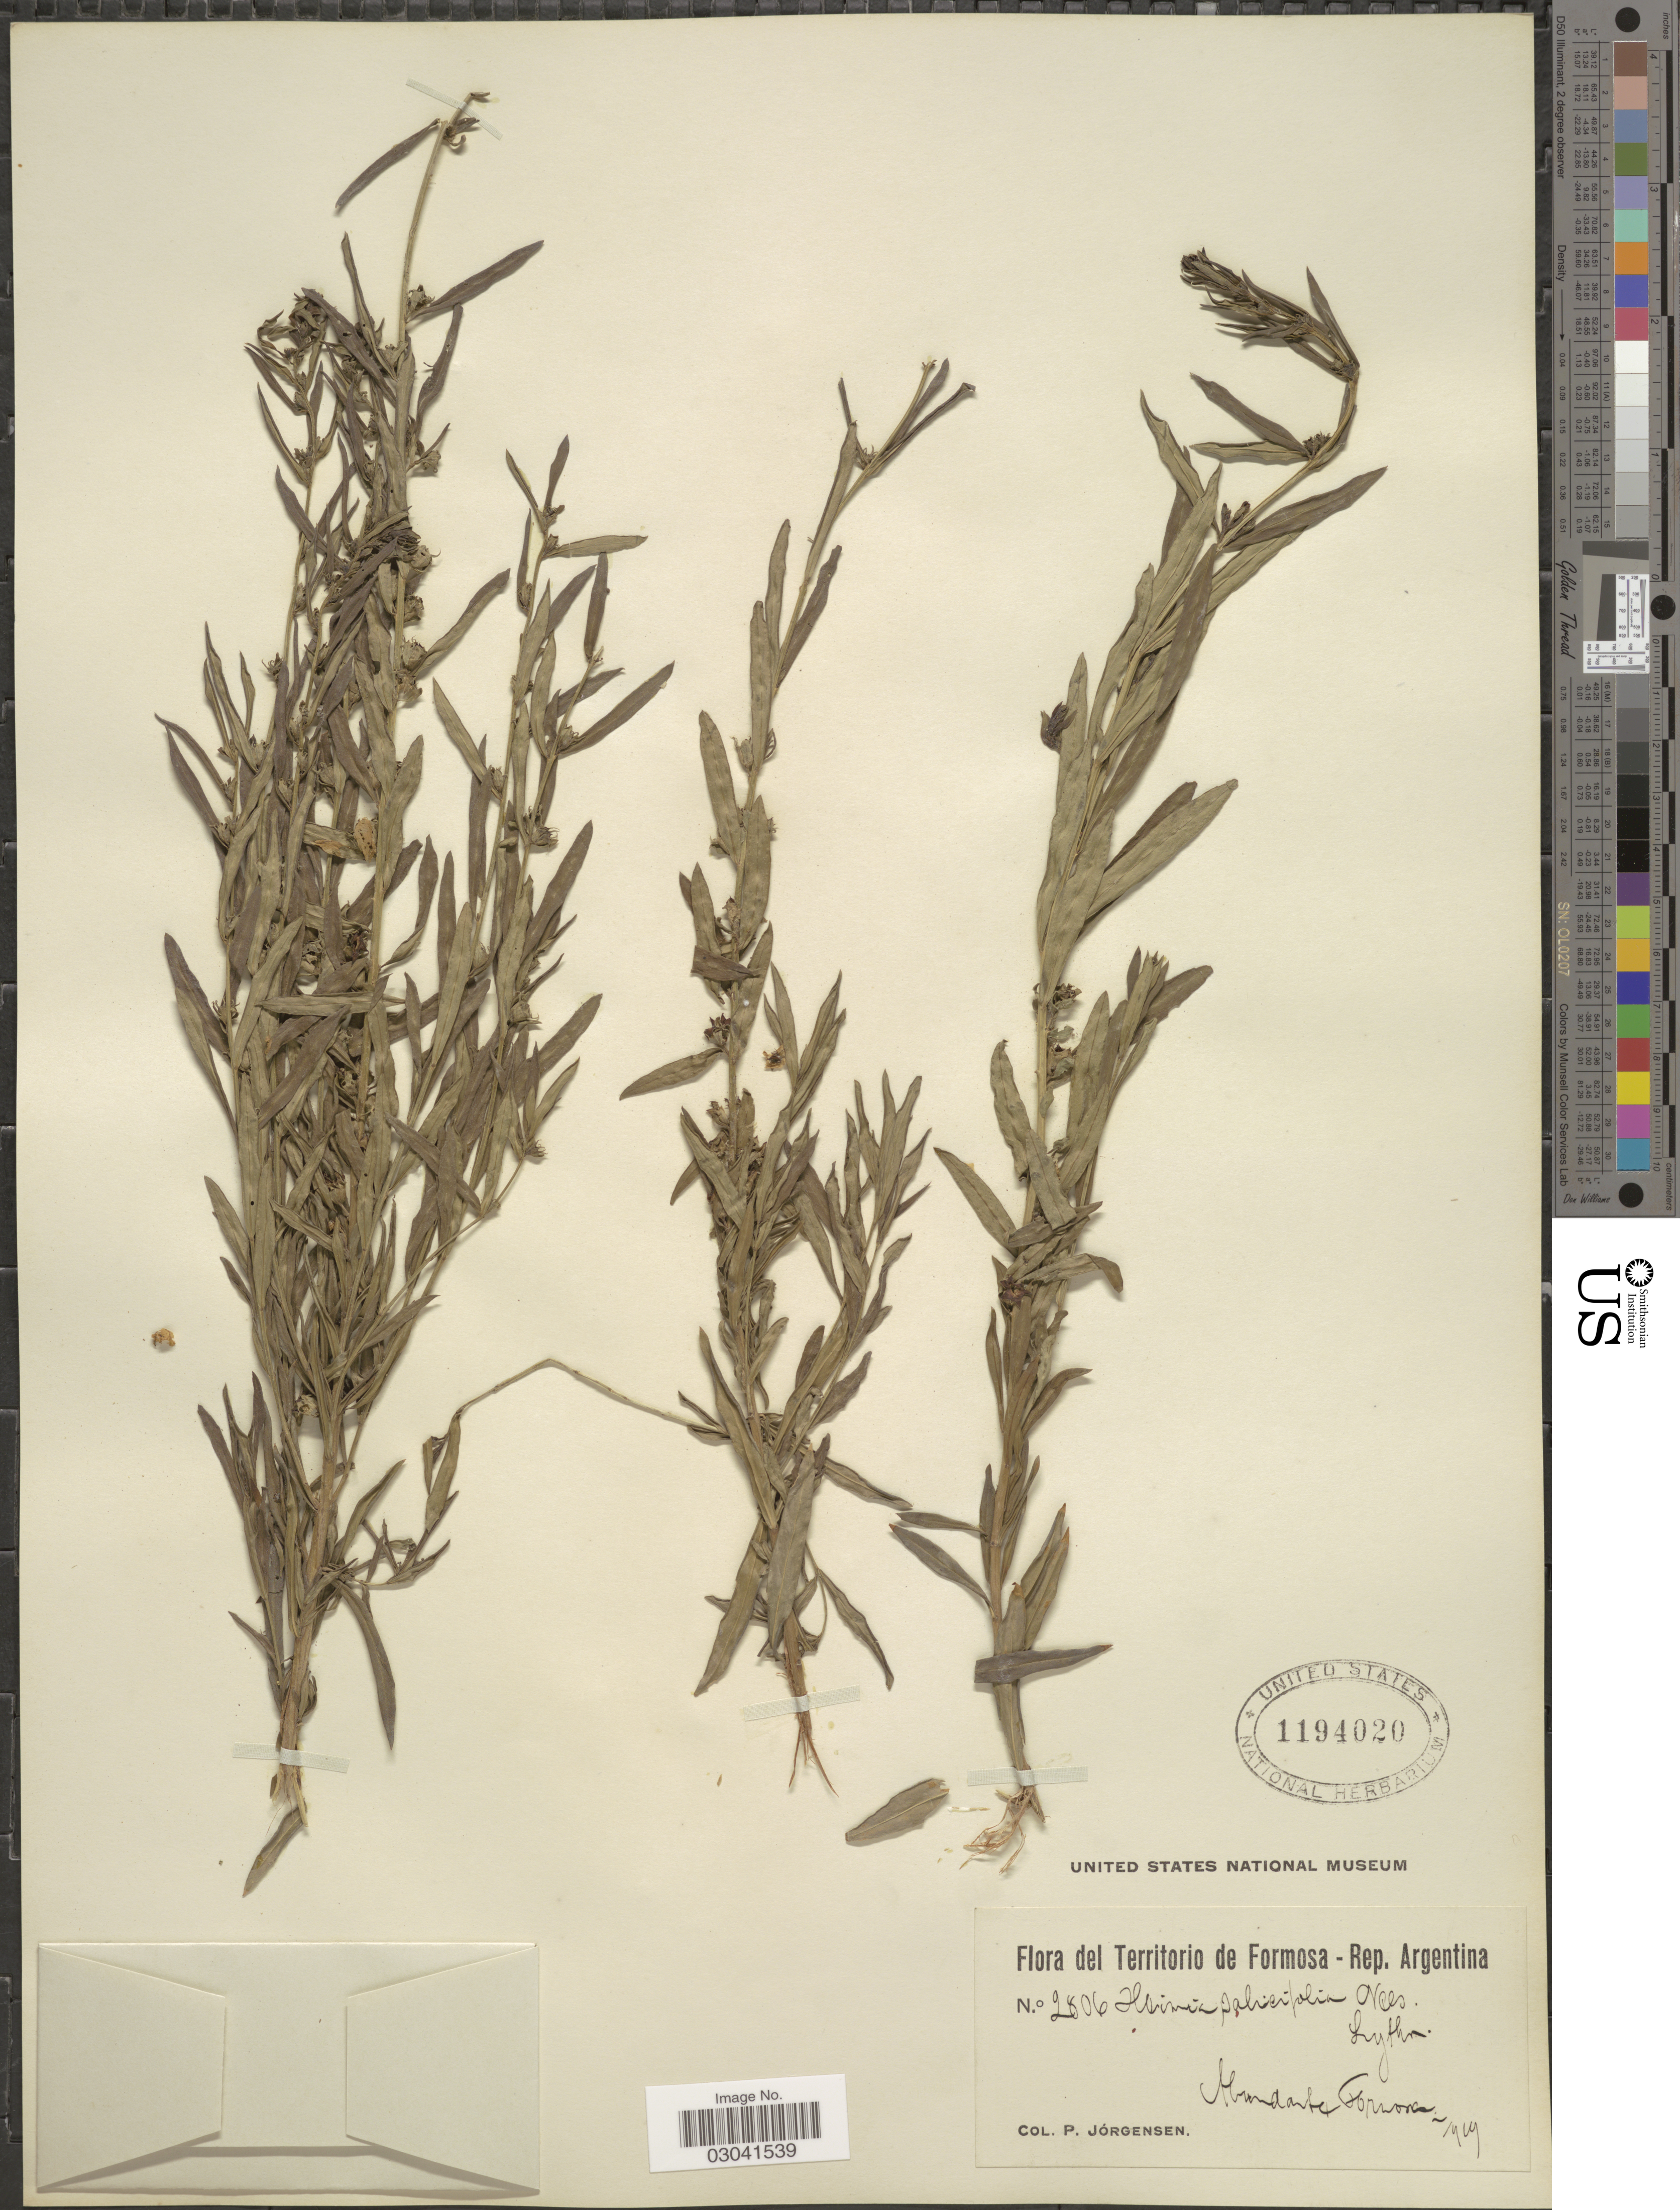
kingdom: Plantae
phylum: Tracheophyta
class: Magnoliopsida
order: Myrtales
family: Lythraceae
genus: Heimia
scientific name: Heimia salicifolia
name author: Link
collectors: P. Jörgensen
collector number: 2806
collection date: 1919-02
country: Argentina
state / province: Formosa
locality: Territorio de Formosa. Abundante Formosa.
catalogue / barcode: US 1194020